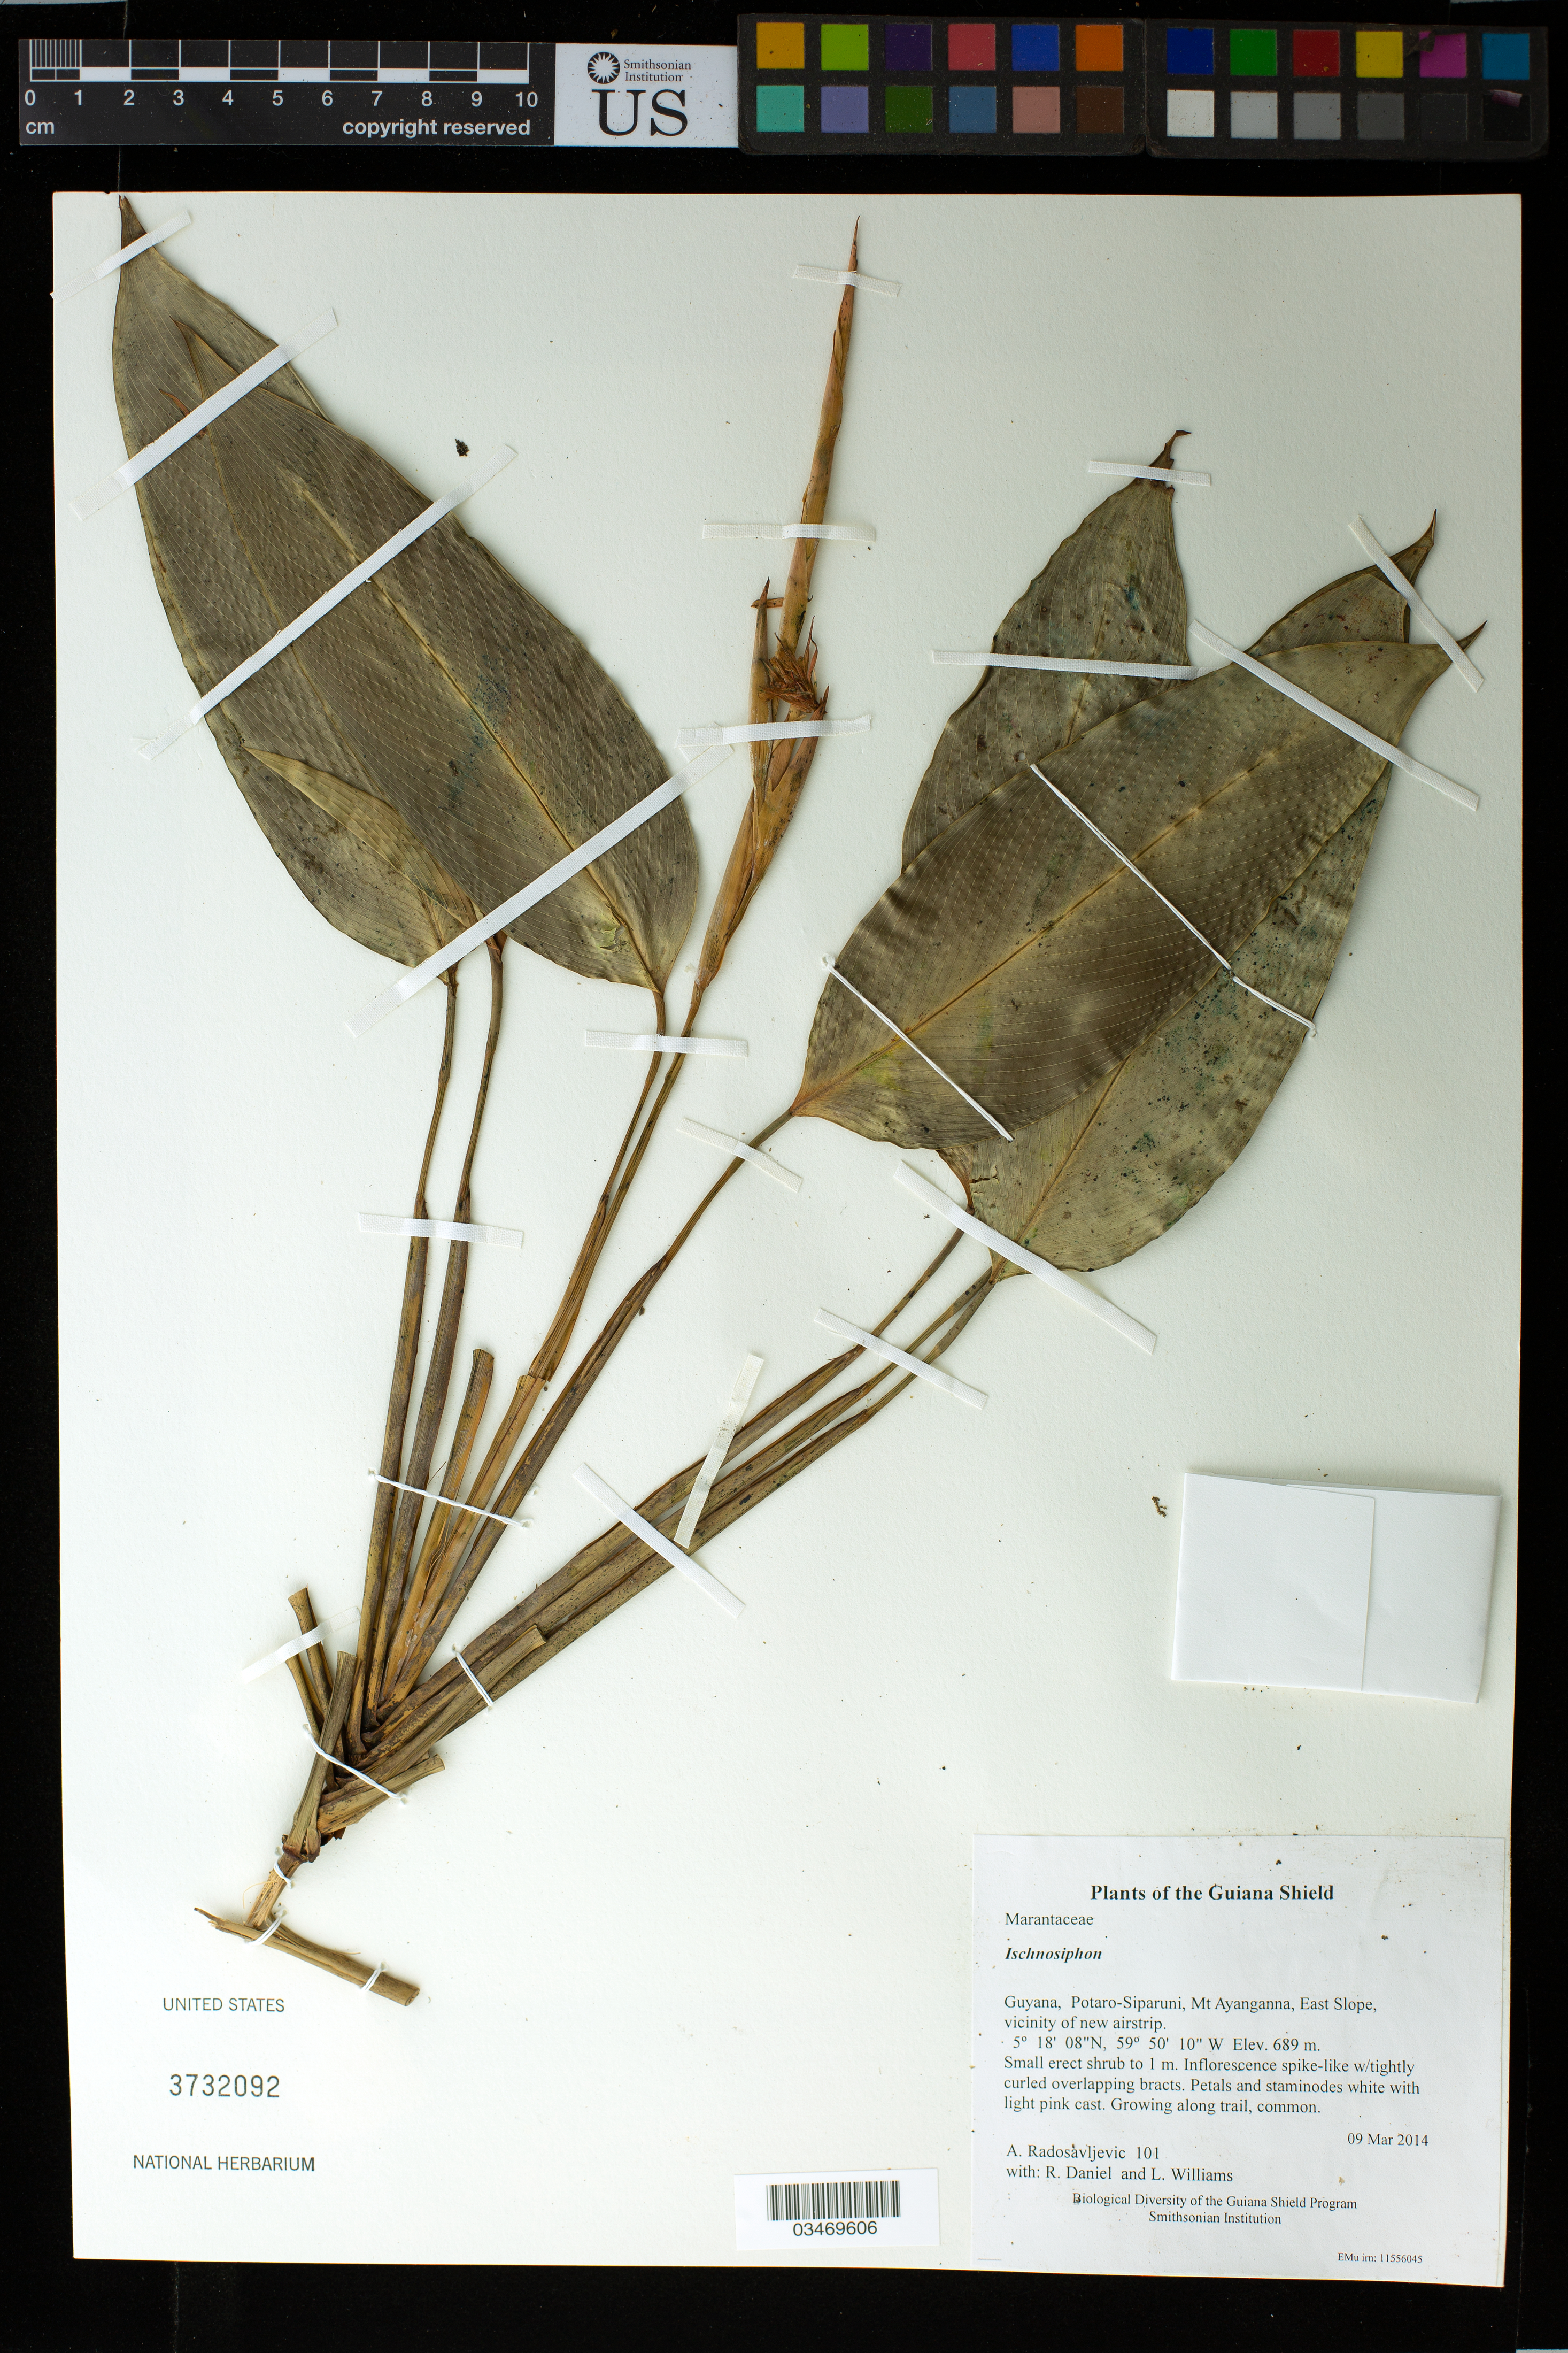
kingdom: Plantae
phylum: Tracheophyta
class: Liliopsida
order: Zingiberales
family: Marantaceae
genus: Ischnosiphon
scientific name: Ischnosiphon sp.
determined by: Kelloff, Carol L., (US), Smithsonian Institution - National Museum of Natural History (UNITED STATES)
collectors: A. Radosavljevic, R. Daniel & L. Williams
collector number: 101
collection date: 2014-03-09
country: Guyana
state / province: Potaro-Siparuni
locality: Mt Ayanganna, East Slope, vicinity of new airstrip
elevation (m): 689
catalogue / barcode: US 3732092